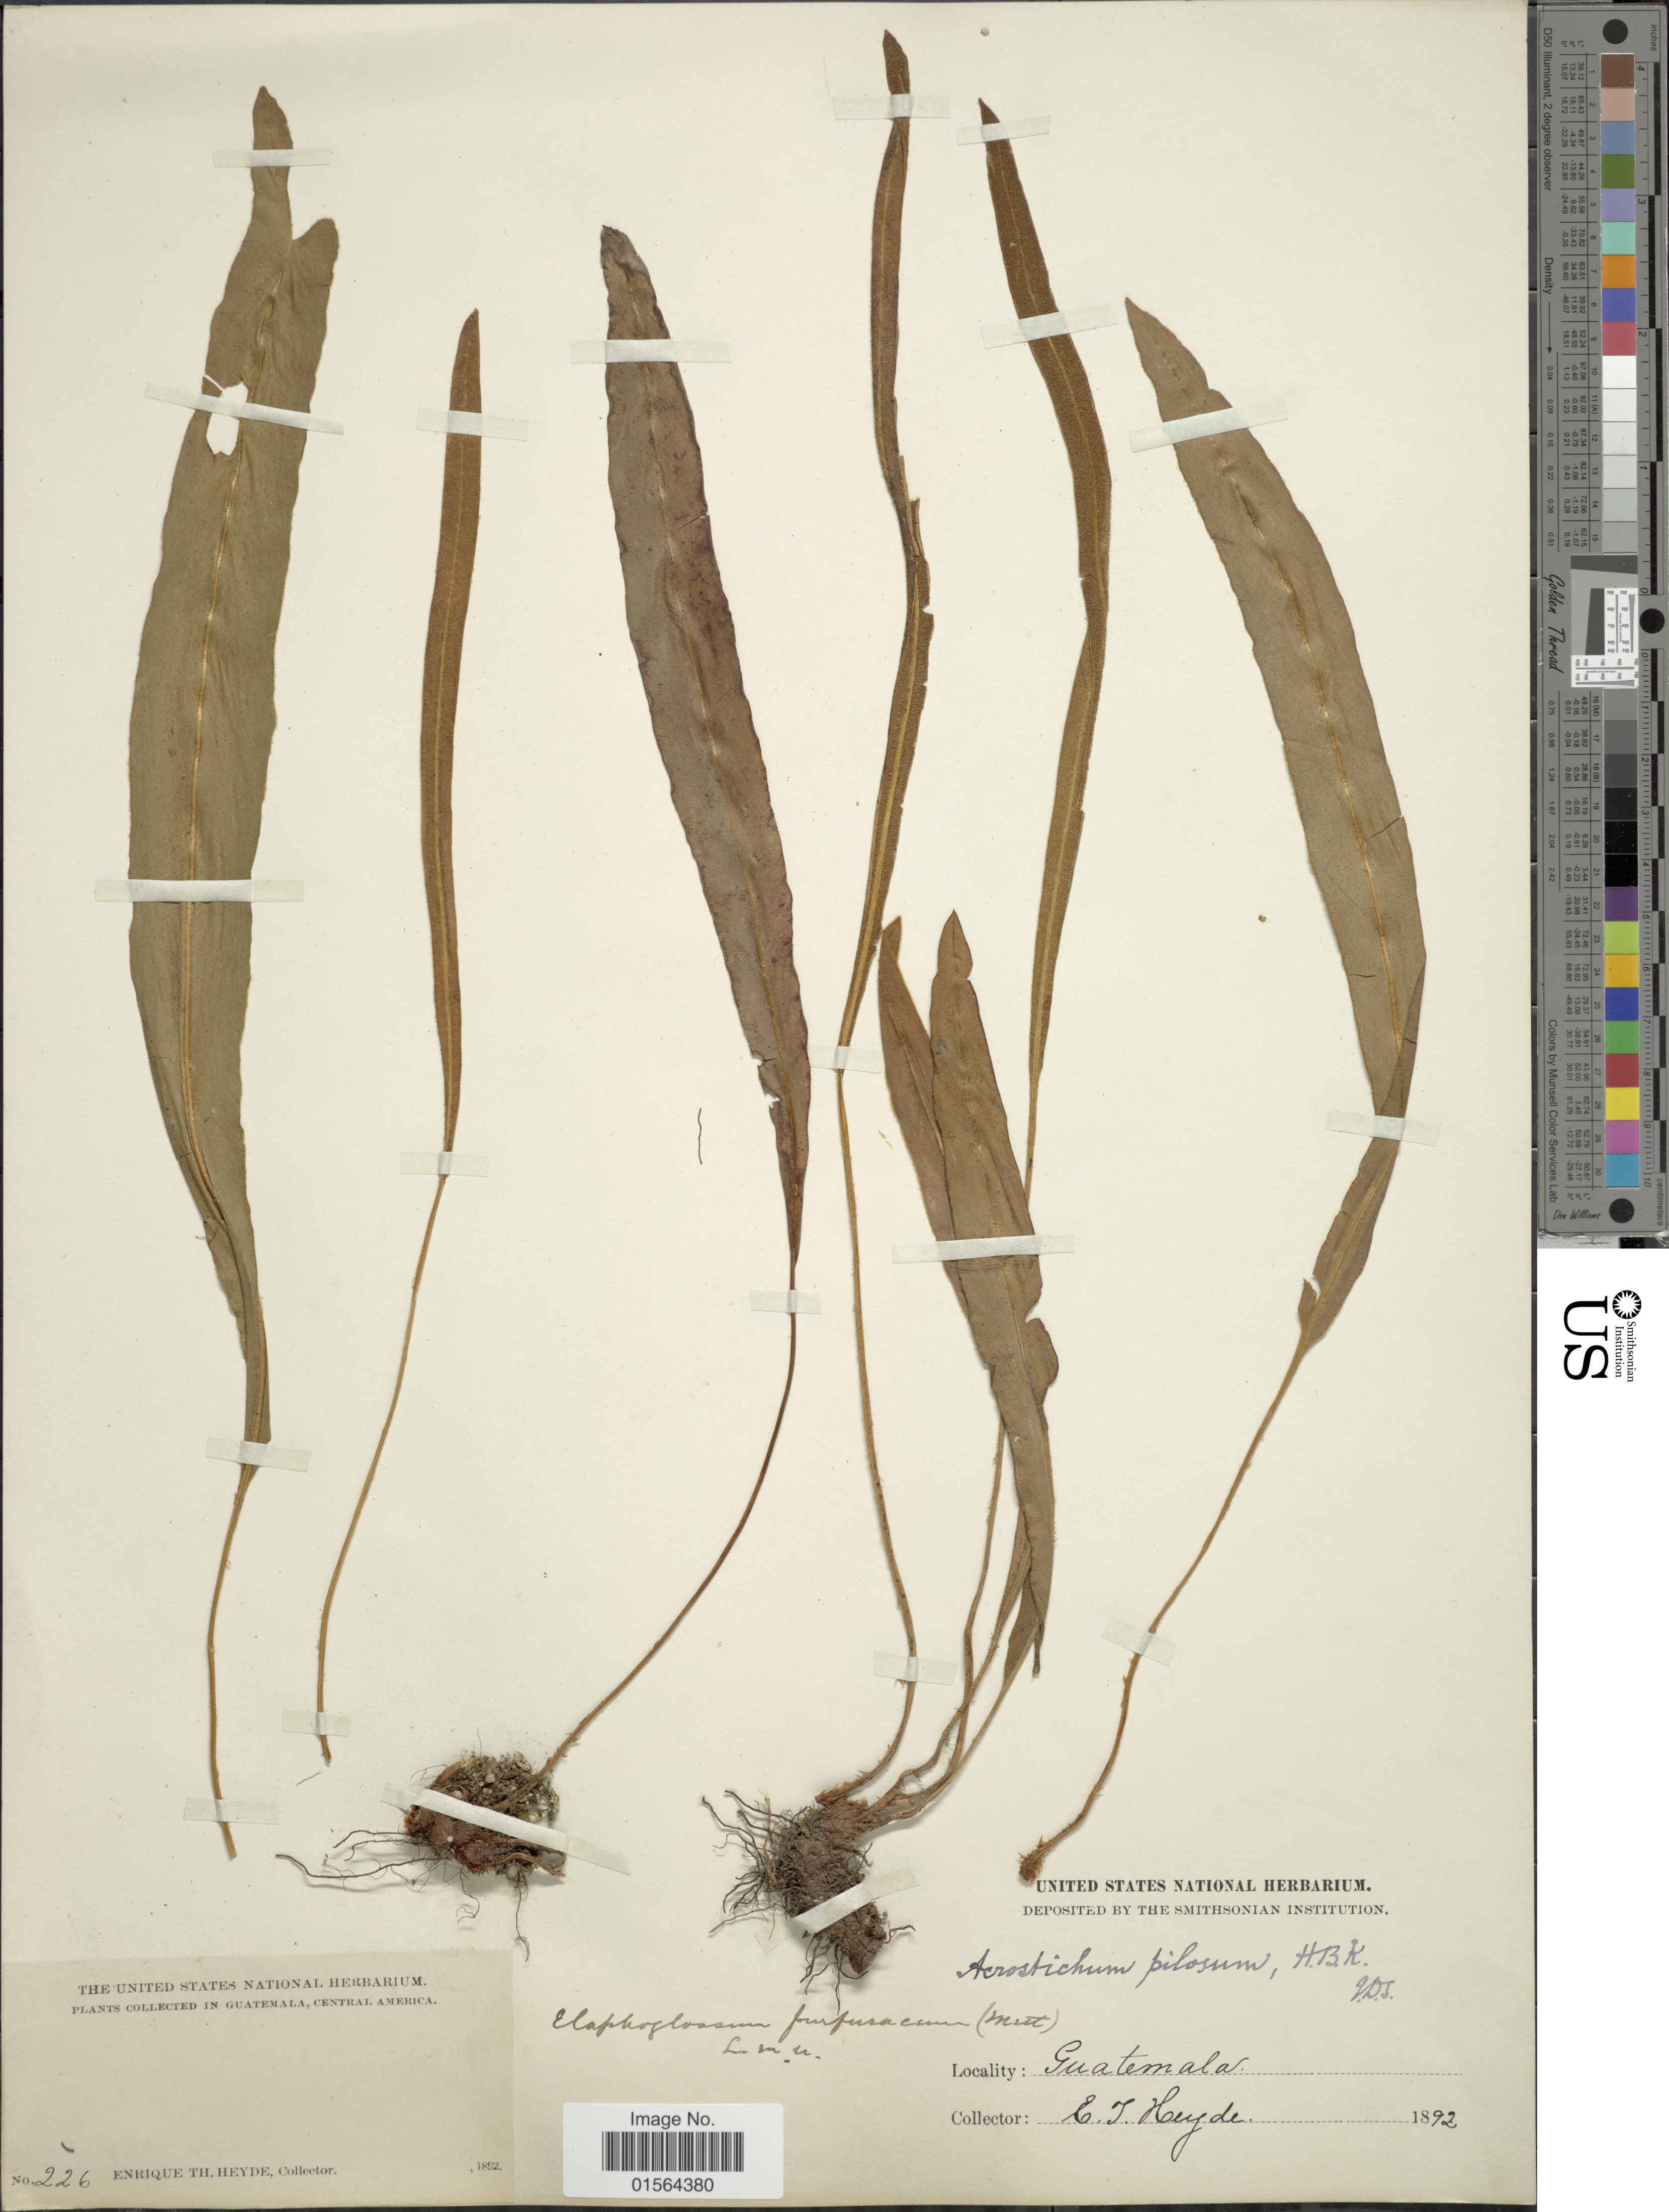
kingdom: Plantae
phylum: Tracheophyta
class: Polypodiopsida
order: Polypodiales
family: Dryopteridaceae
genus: Elaphoglossum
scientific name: Elaphoglossum muelleri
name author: (E. Fourn.) C. Chr.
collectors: E. T. Heyde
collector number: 226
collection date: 1892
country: Guatemala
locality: Guatemala, Central America